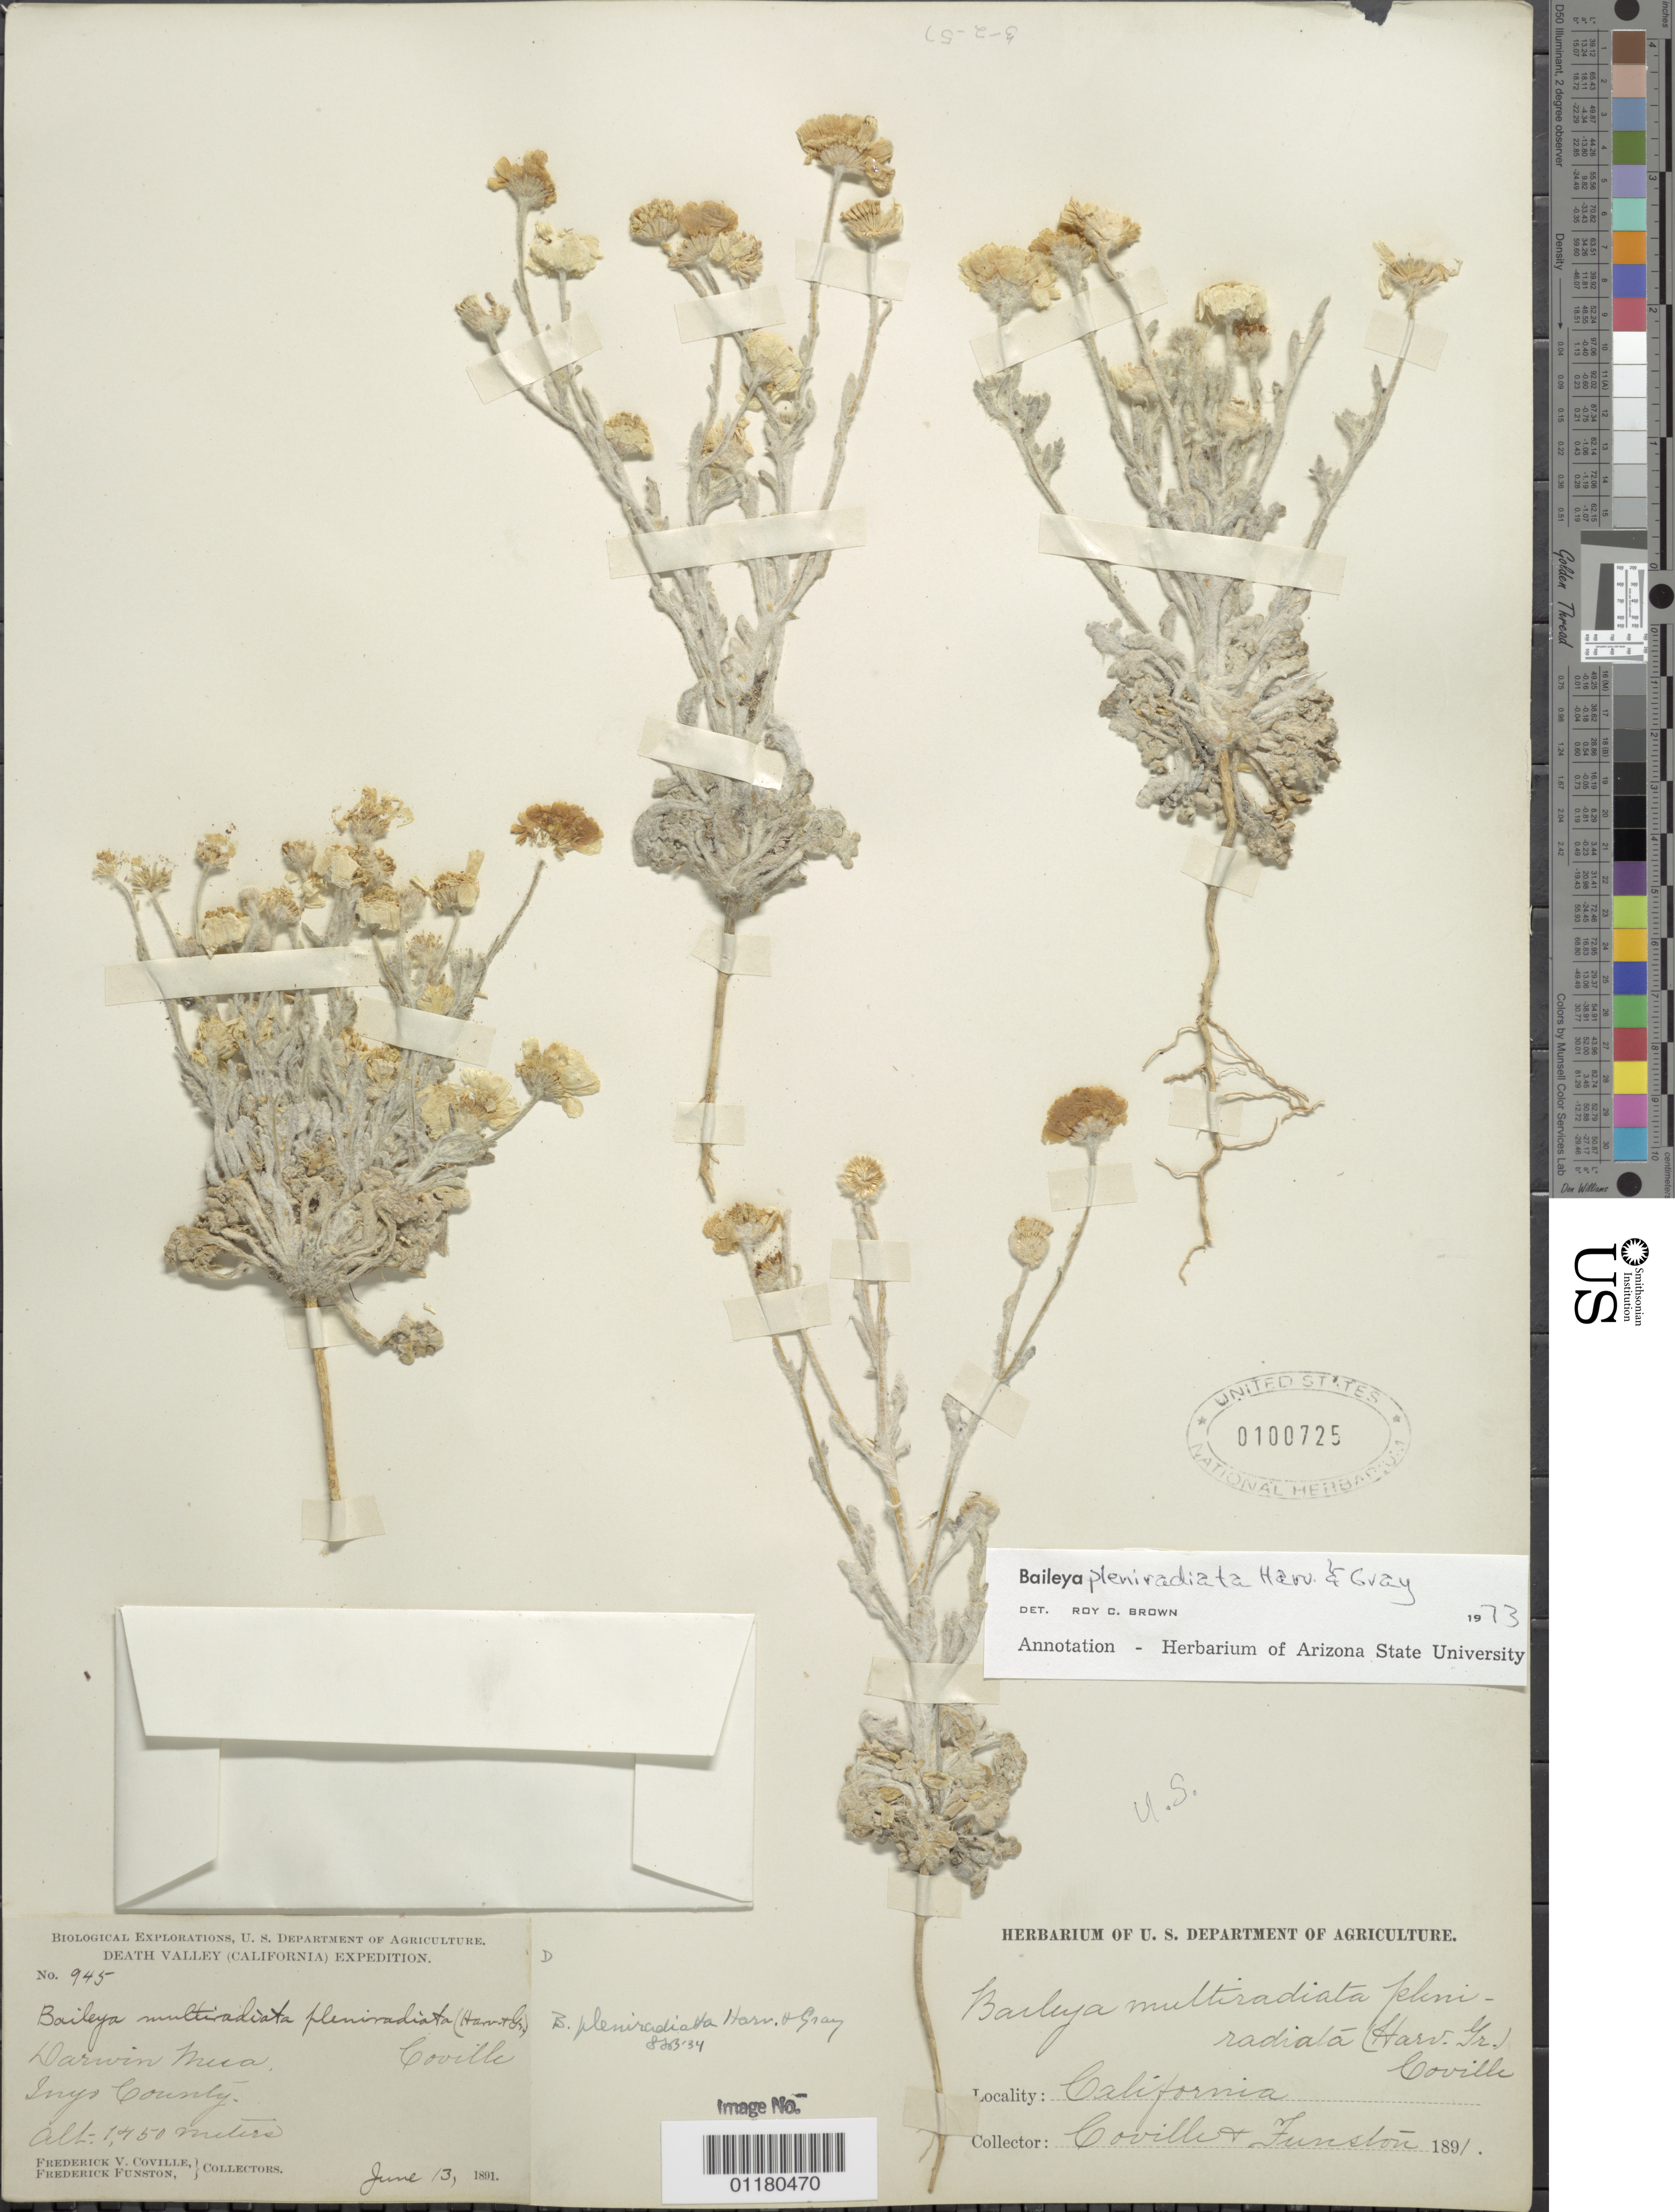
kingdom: Plantae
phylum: Tracheophyta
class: Magnoliopsida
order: Asterales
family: Asteraceae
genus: Baileya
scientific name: Baileya pleniradiata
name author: Harv. & A. Gray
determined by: Brown, Roy C.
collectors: F. V. Coville & F. Funston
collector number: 945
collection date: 1891-06-13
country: United States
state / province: California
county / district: Inyo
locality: Darwin Mesa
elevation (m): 1450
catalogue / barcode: US 100725